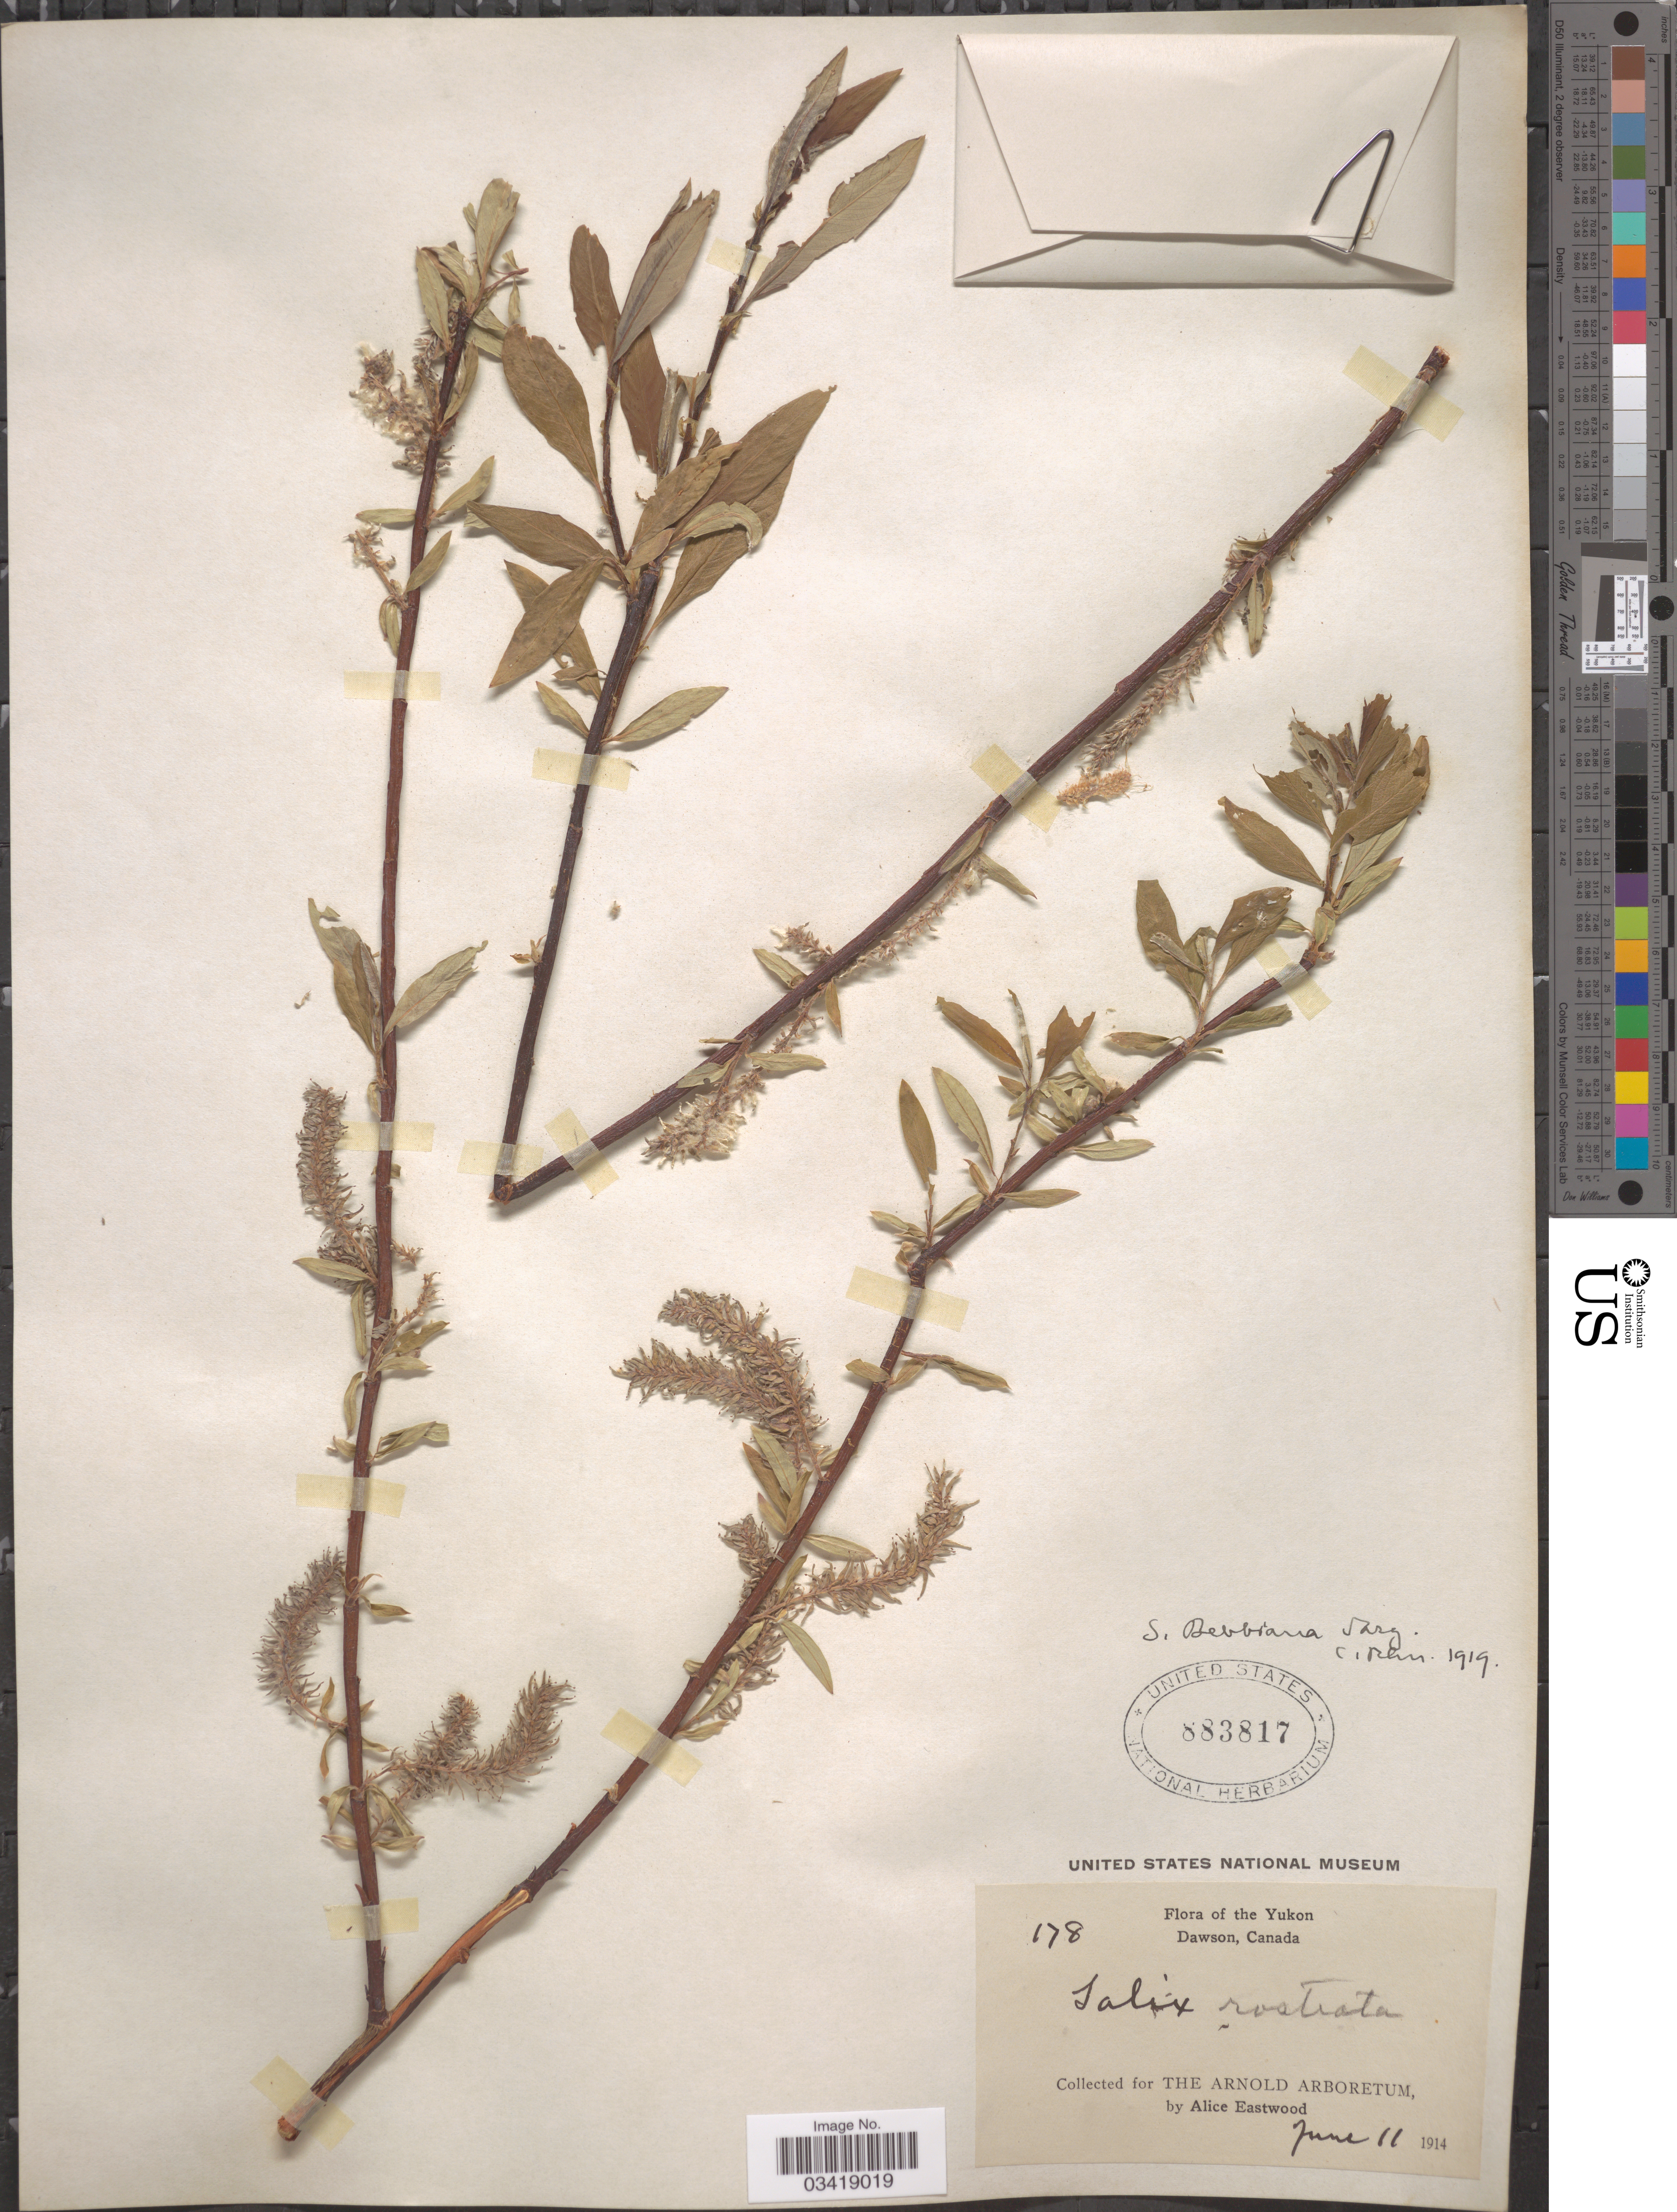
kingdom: Plantae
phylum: Tracheophyta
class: Magnoliopsida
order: Malpighiales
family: Salicaceae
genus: Salix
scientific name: Salix bebbiana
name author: Sarg.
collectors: A. Eastwood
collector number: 178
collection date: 1914-06-11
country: Canada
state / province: Yukon Territory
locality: Yukon. Dawson.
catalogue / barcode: US 883817